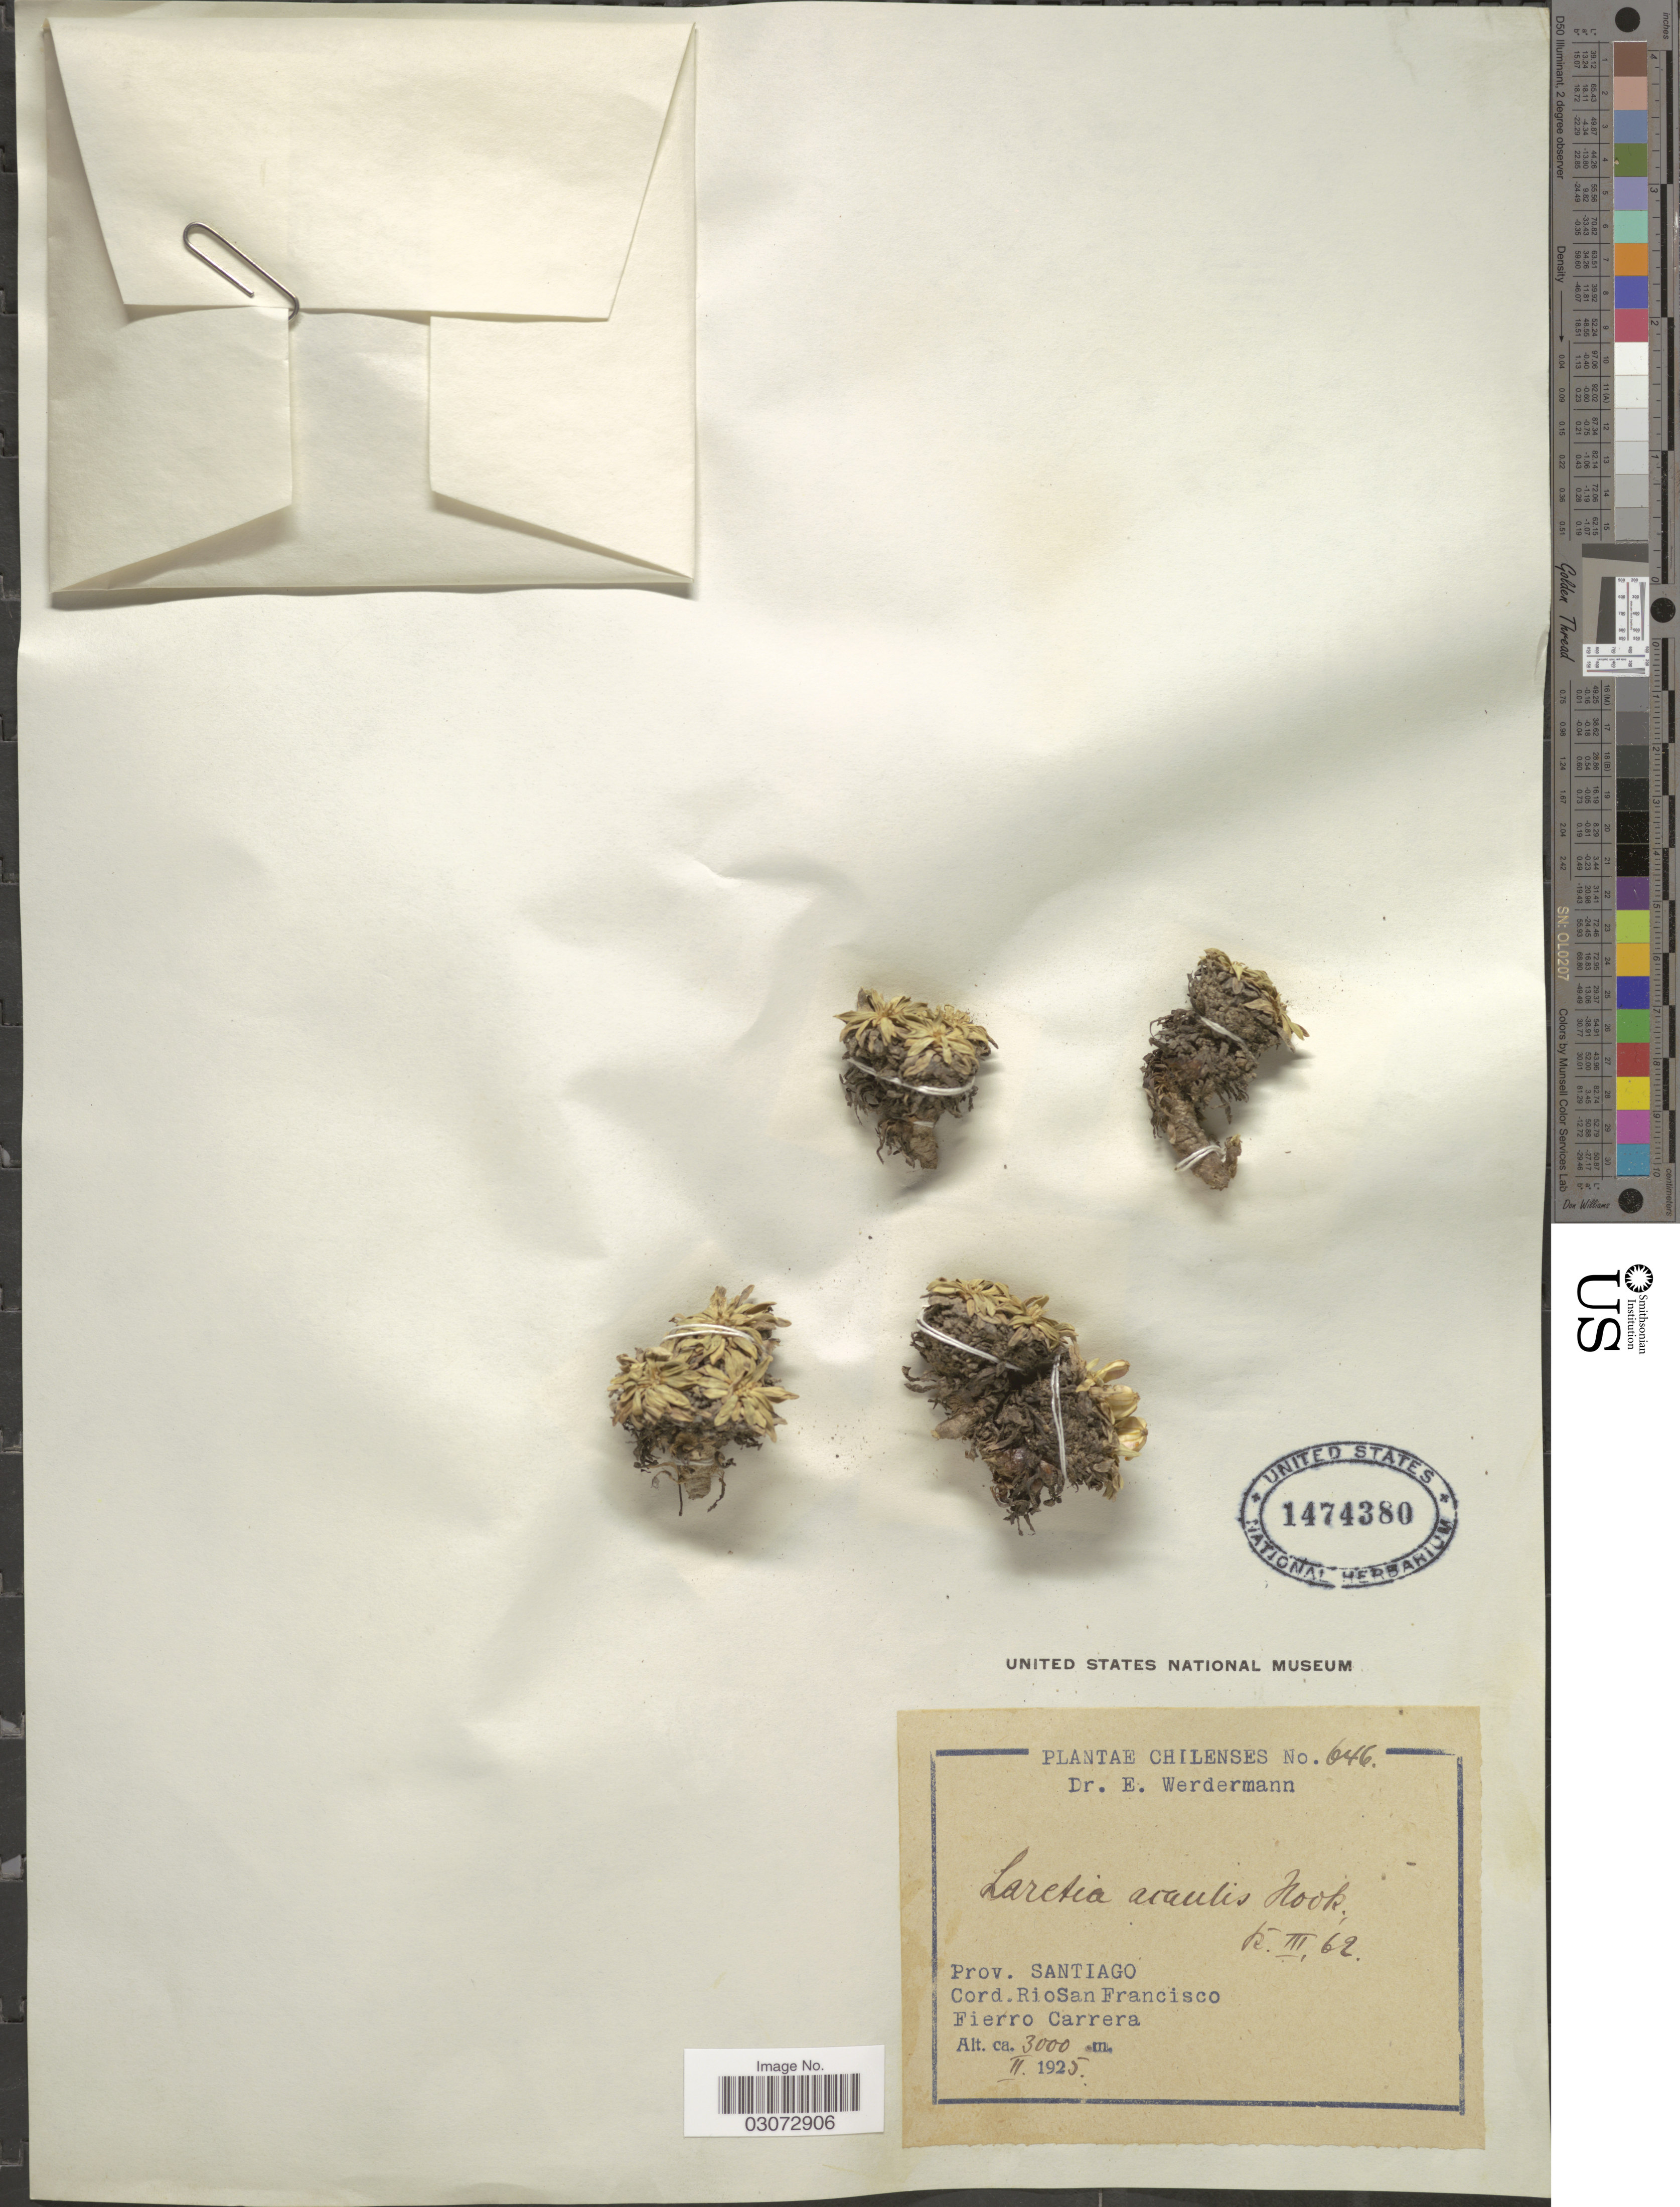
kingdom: Plantae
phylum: Tracheophyta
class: Magnoliopsida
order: Apiales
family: Apiaceae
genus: Laretia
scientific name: Laretia acaulis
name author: (Cav.) Gillies & Hook.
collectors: E. Werdermann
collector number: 646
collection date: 1925-02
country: Chile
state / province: Región Metropolitana (RM)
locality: Prov. Santiago. Cord. Rio San Francisco. Fierro Carrera.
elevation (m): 3000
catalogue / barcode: US 1474380